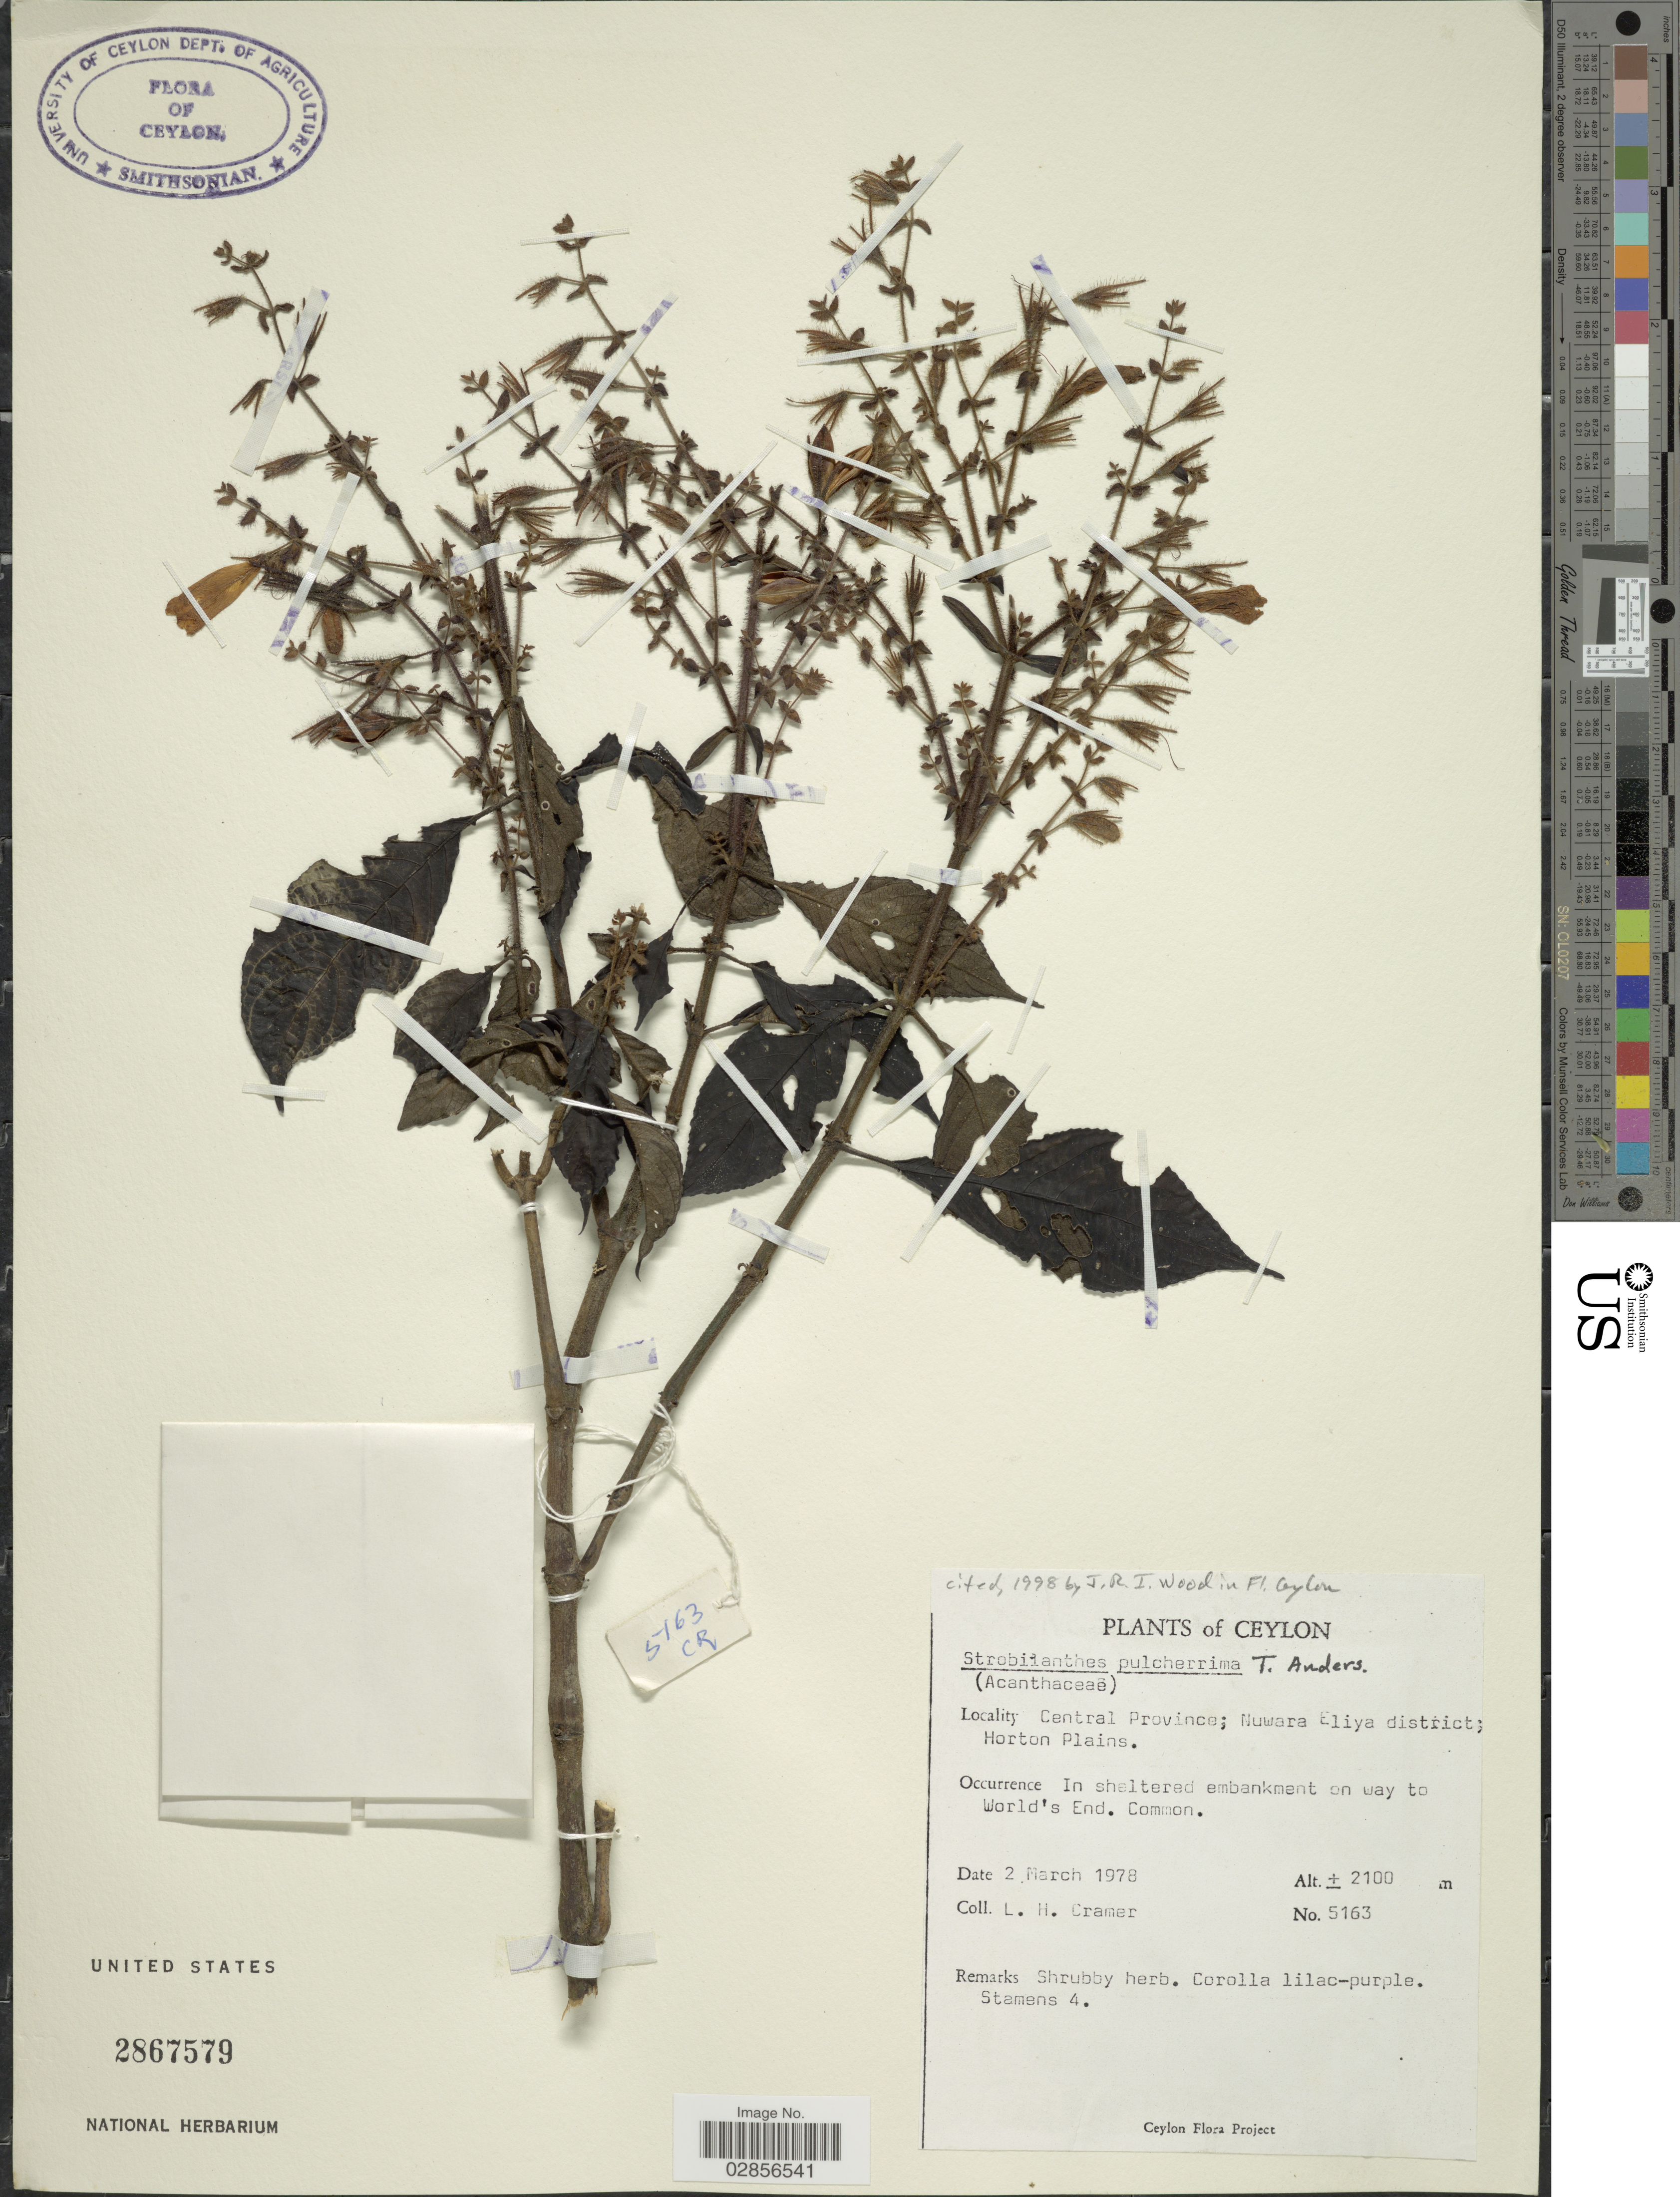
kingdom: Plantae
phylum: Tracheophyta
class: Magnoliopsida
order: Lamiales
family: Acanthaceae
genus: Strobilanthes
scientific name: Strobilanthes pulcherrima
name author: T. Anderson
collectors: L. H. Cramer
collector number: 5163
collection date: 1978-03-02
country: Sri Lanka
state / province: Central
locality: Ceylon, Central Province; Nuwara Eliya district; Horton Plains.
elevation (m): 2100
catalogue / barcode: US 2867579